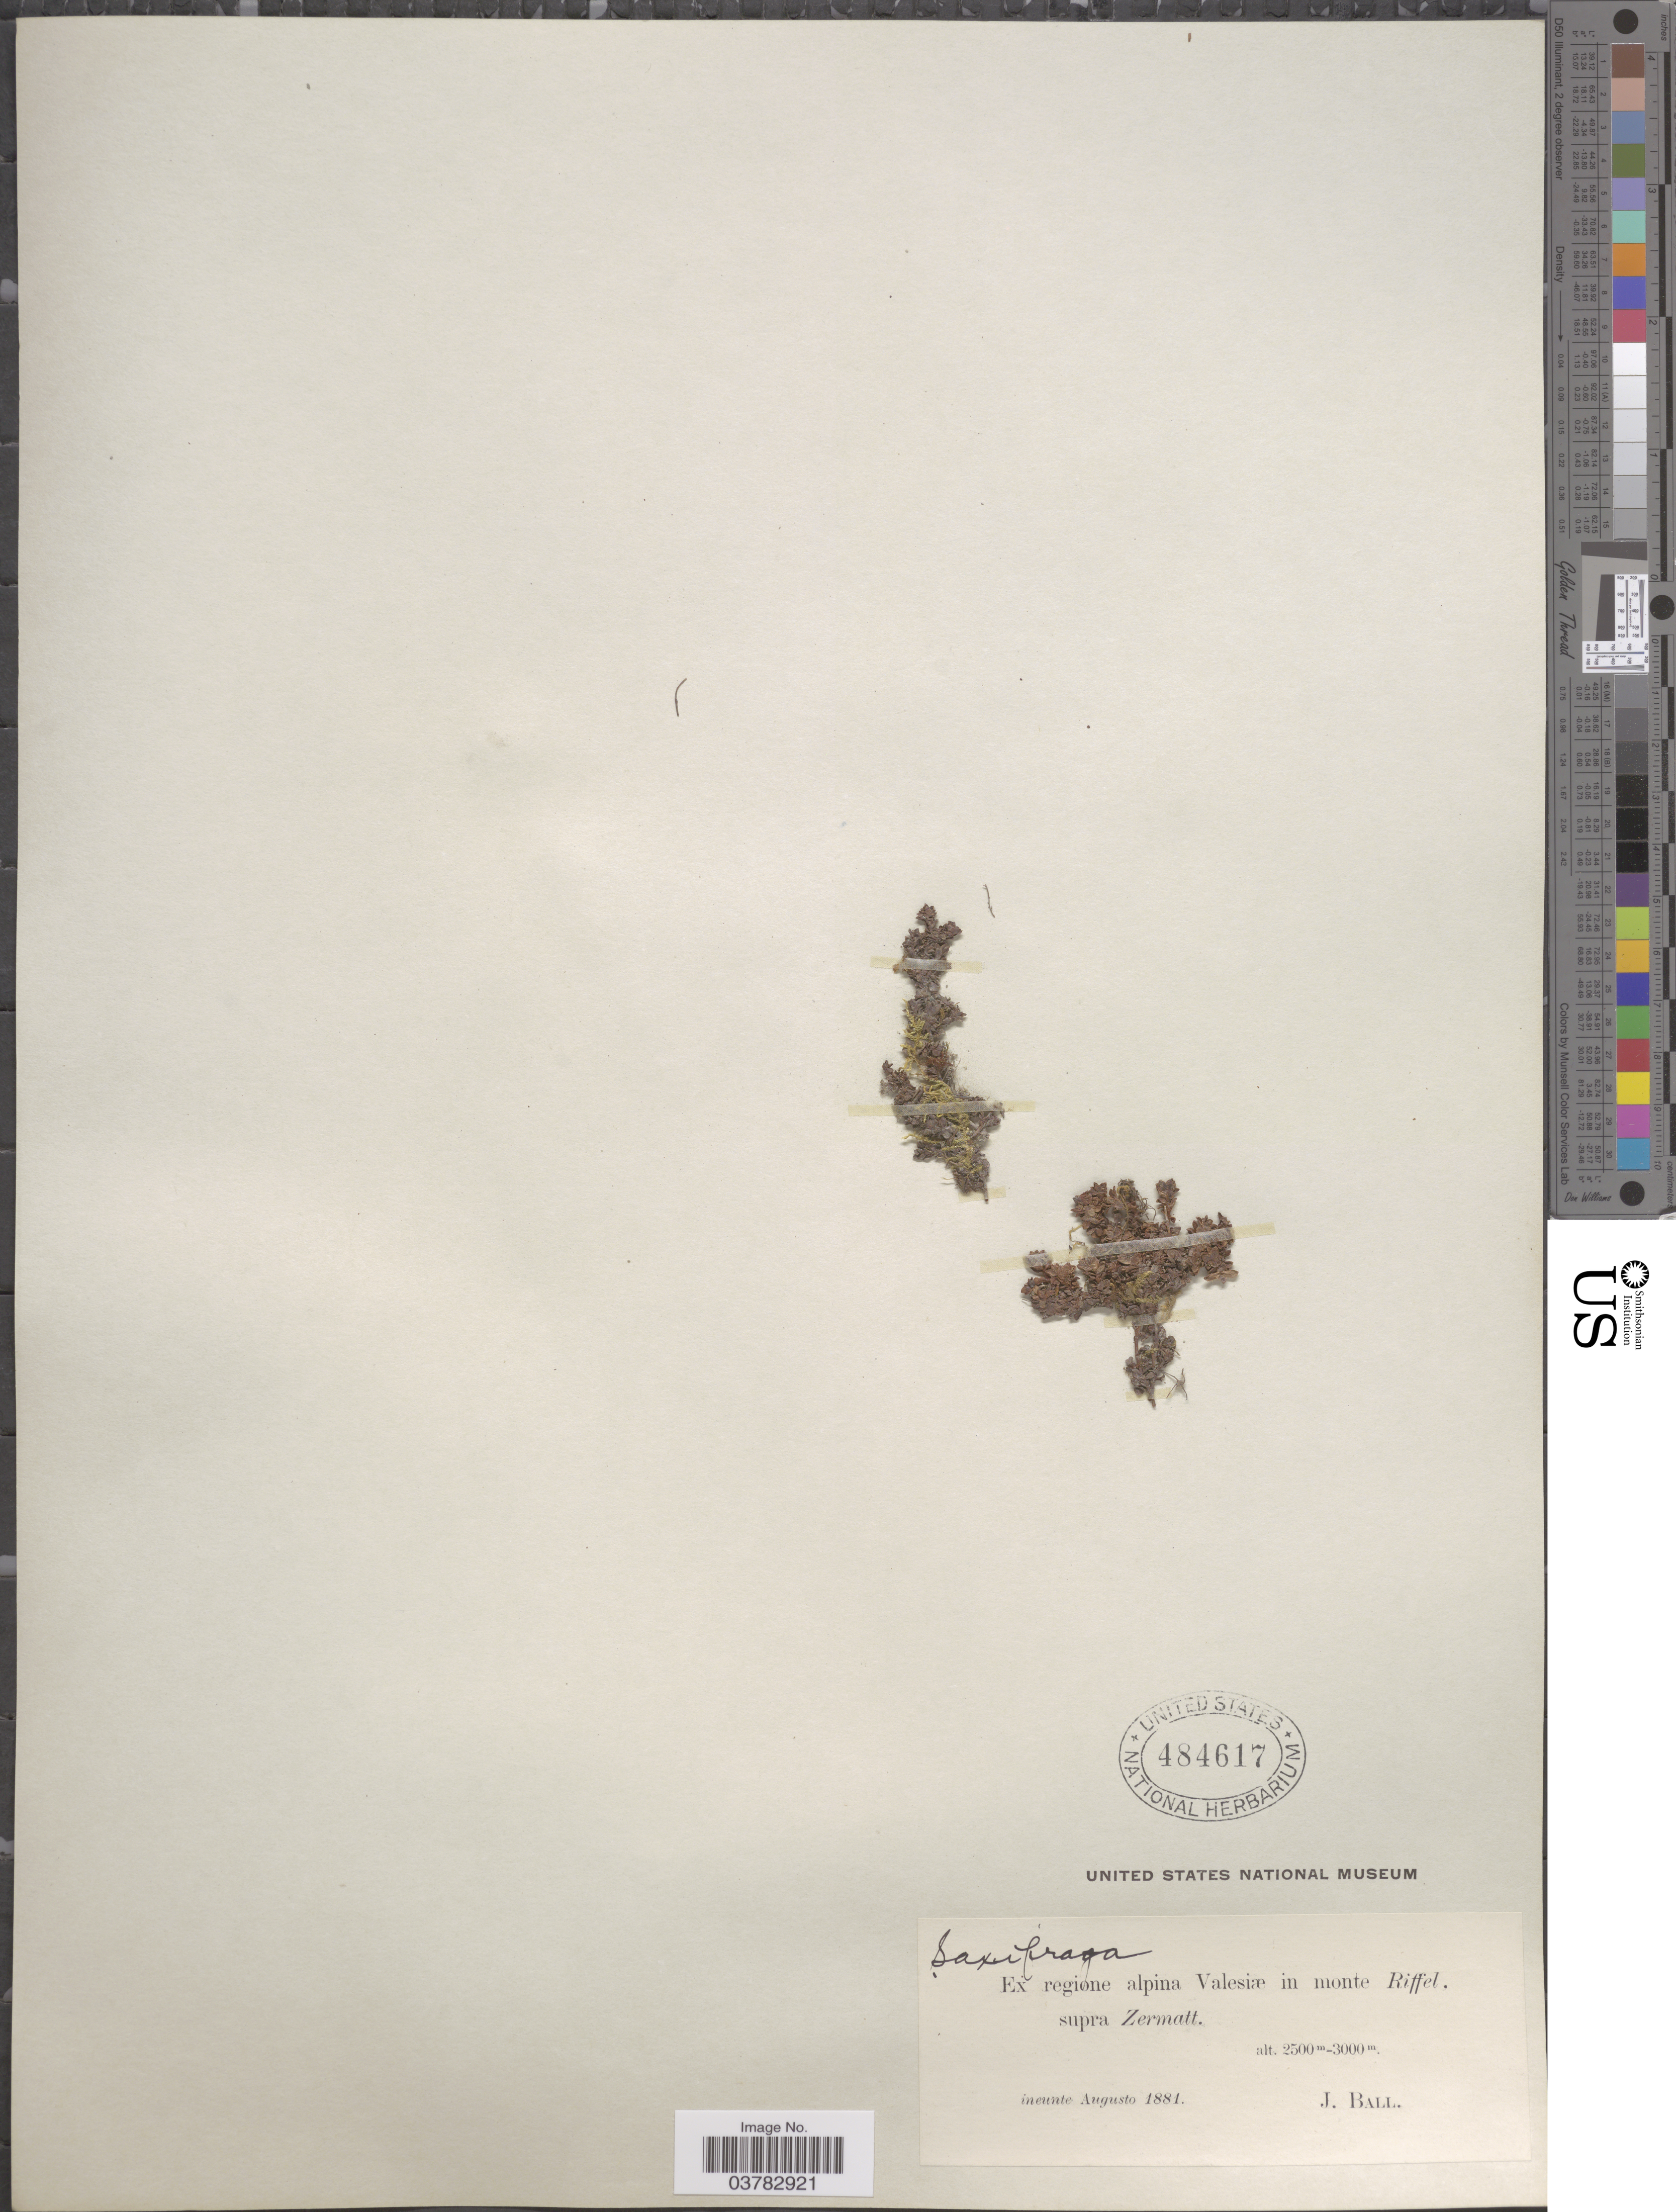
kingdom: Plantae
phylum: Tracheophyta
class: Magnoliopsida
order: Saxifragales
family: Saxifragaceae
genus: Saxifraga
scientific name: Saxifraga sp.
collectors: J. Ball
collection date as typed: ineunte Augusto 1881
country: Switzerland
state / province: Valais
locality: Ex regione alpina Valesiæ in monte Riffel, supra Zermatt.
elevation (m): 2500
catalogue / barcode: US 484617